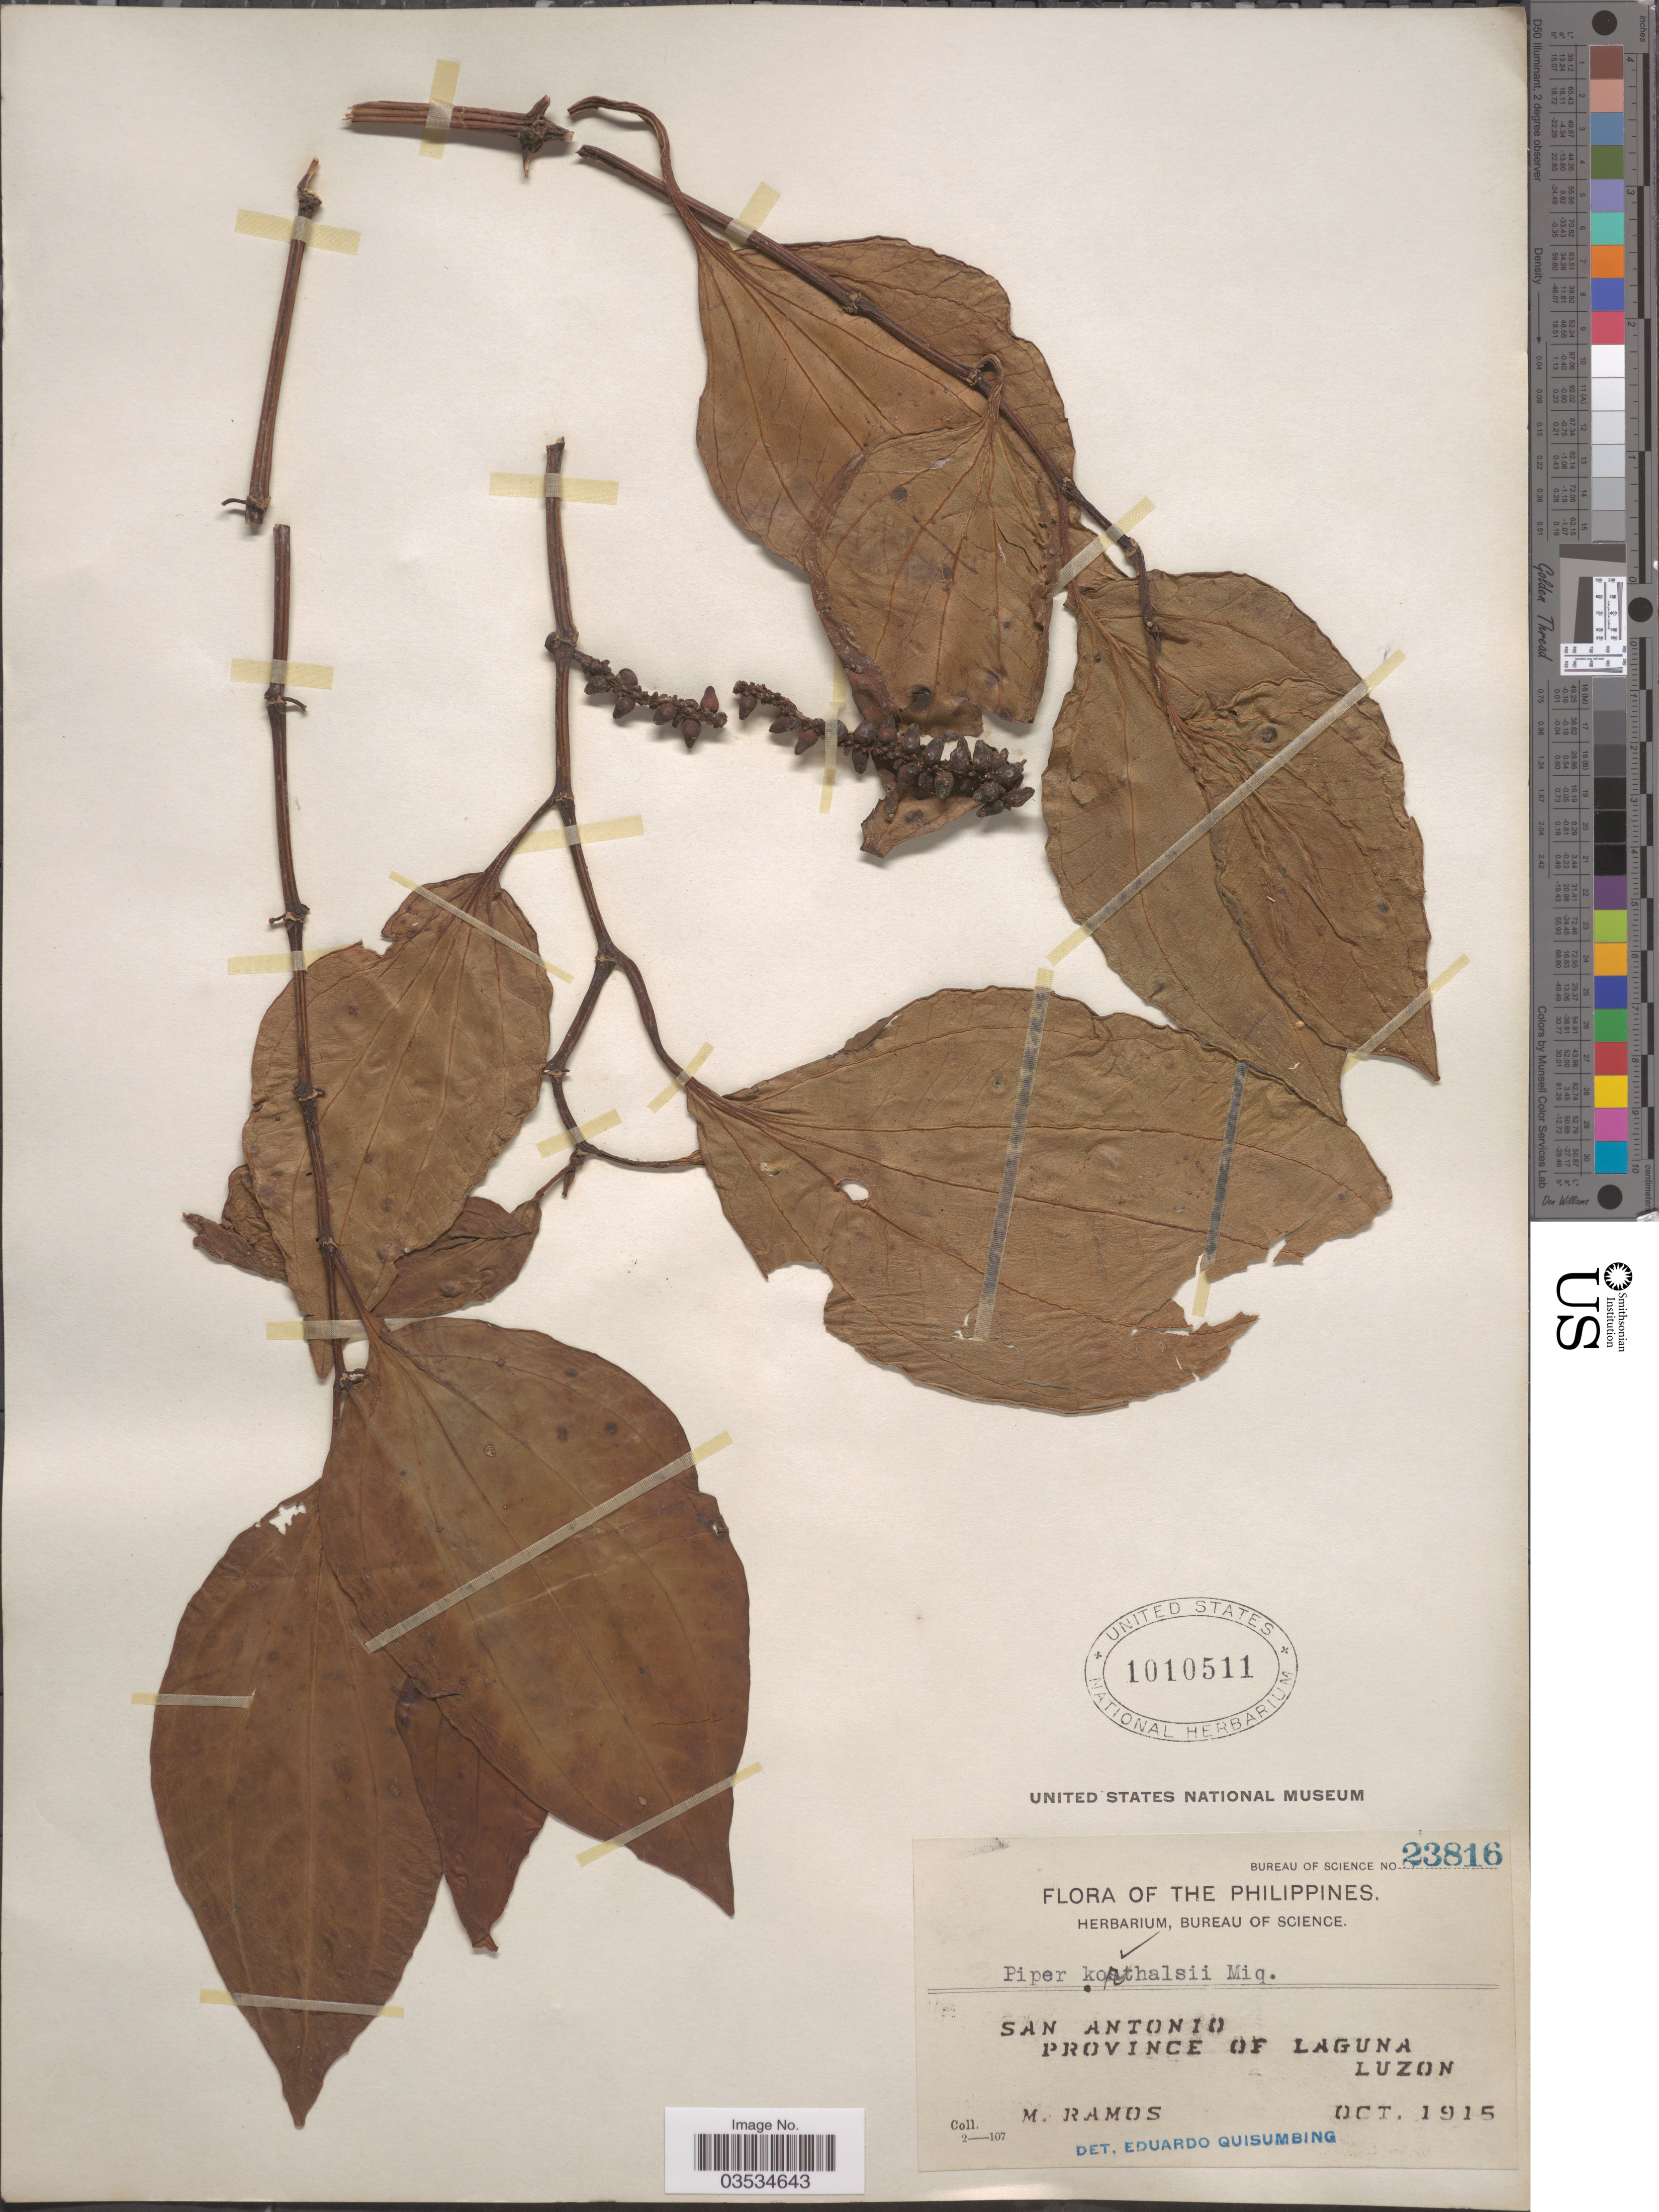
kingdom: Plantae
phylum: Tracheophyta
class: Magnoliopsida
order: Piperales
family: Piperaceae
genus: Piper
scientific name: Piper korthalsii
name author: Blume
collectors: M. Ramos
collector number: Bureau of Science 23816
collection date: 1915-10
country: Philippines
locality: San Antonio. Province of Laguna. Luzon.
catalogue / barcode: US 1010511